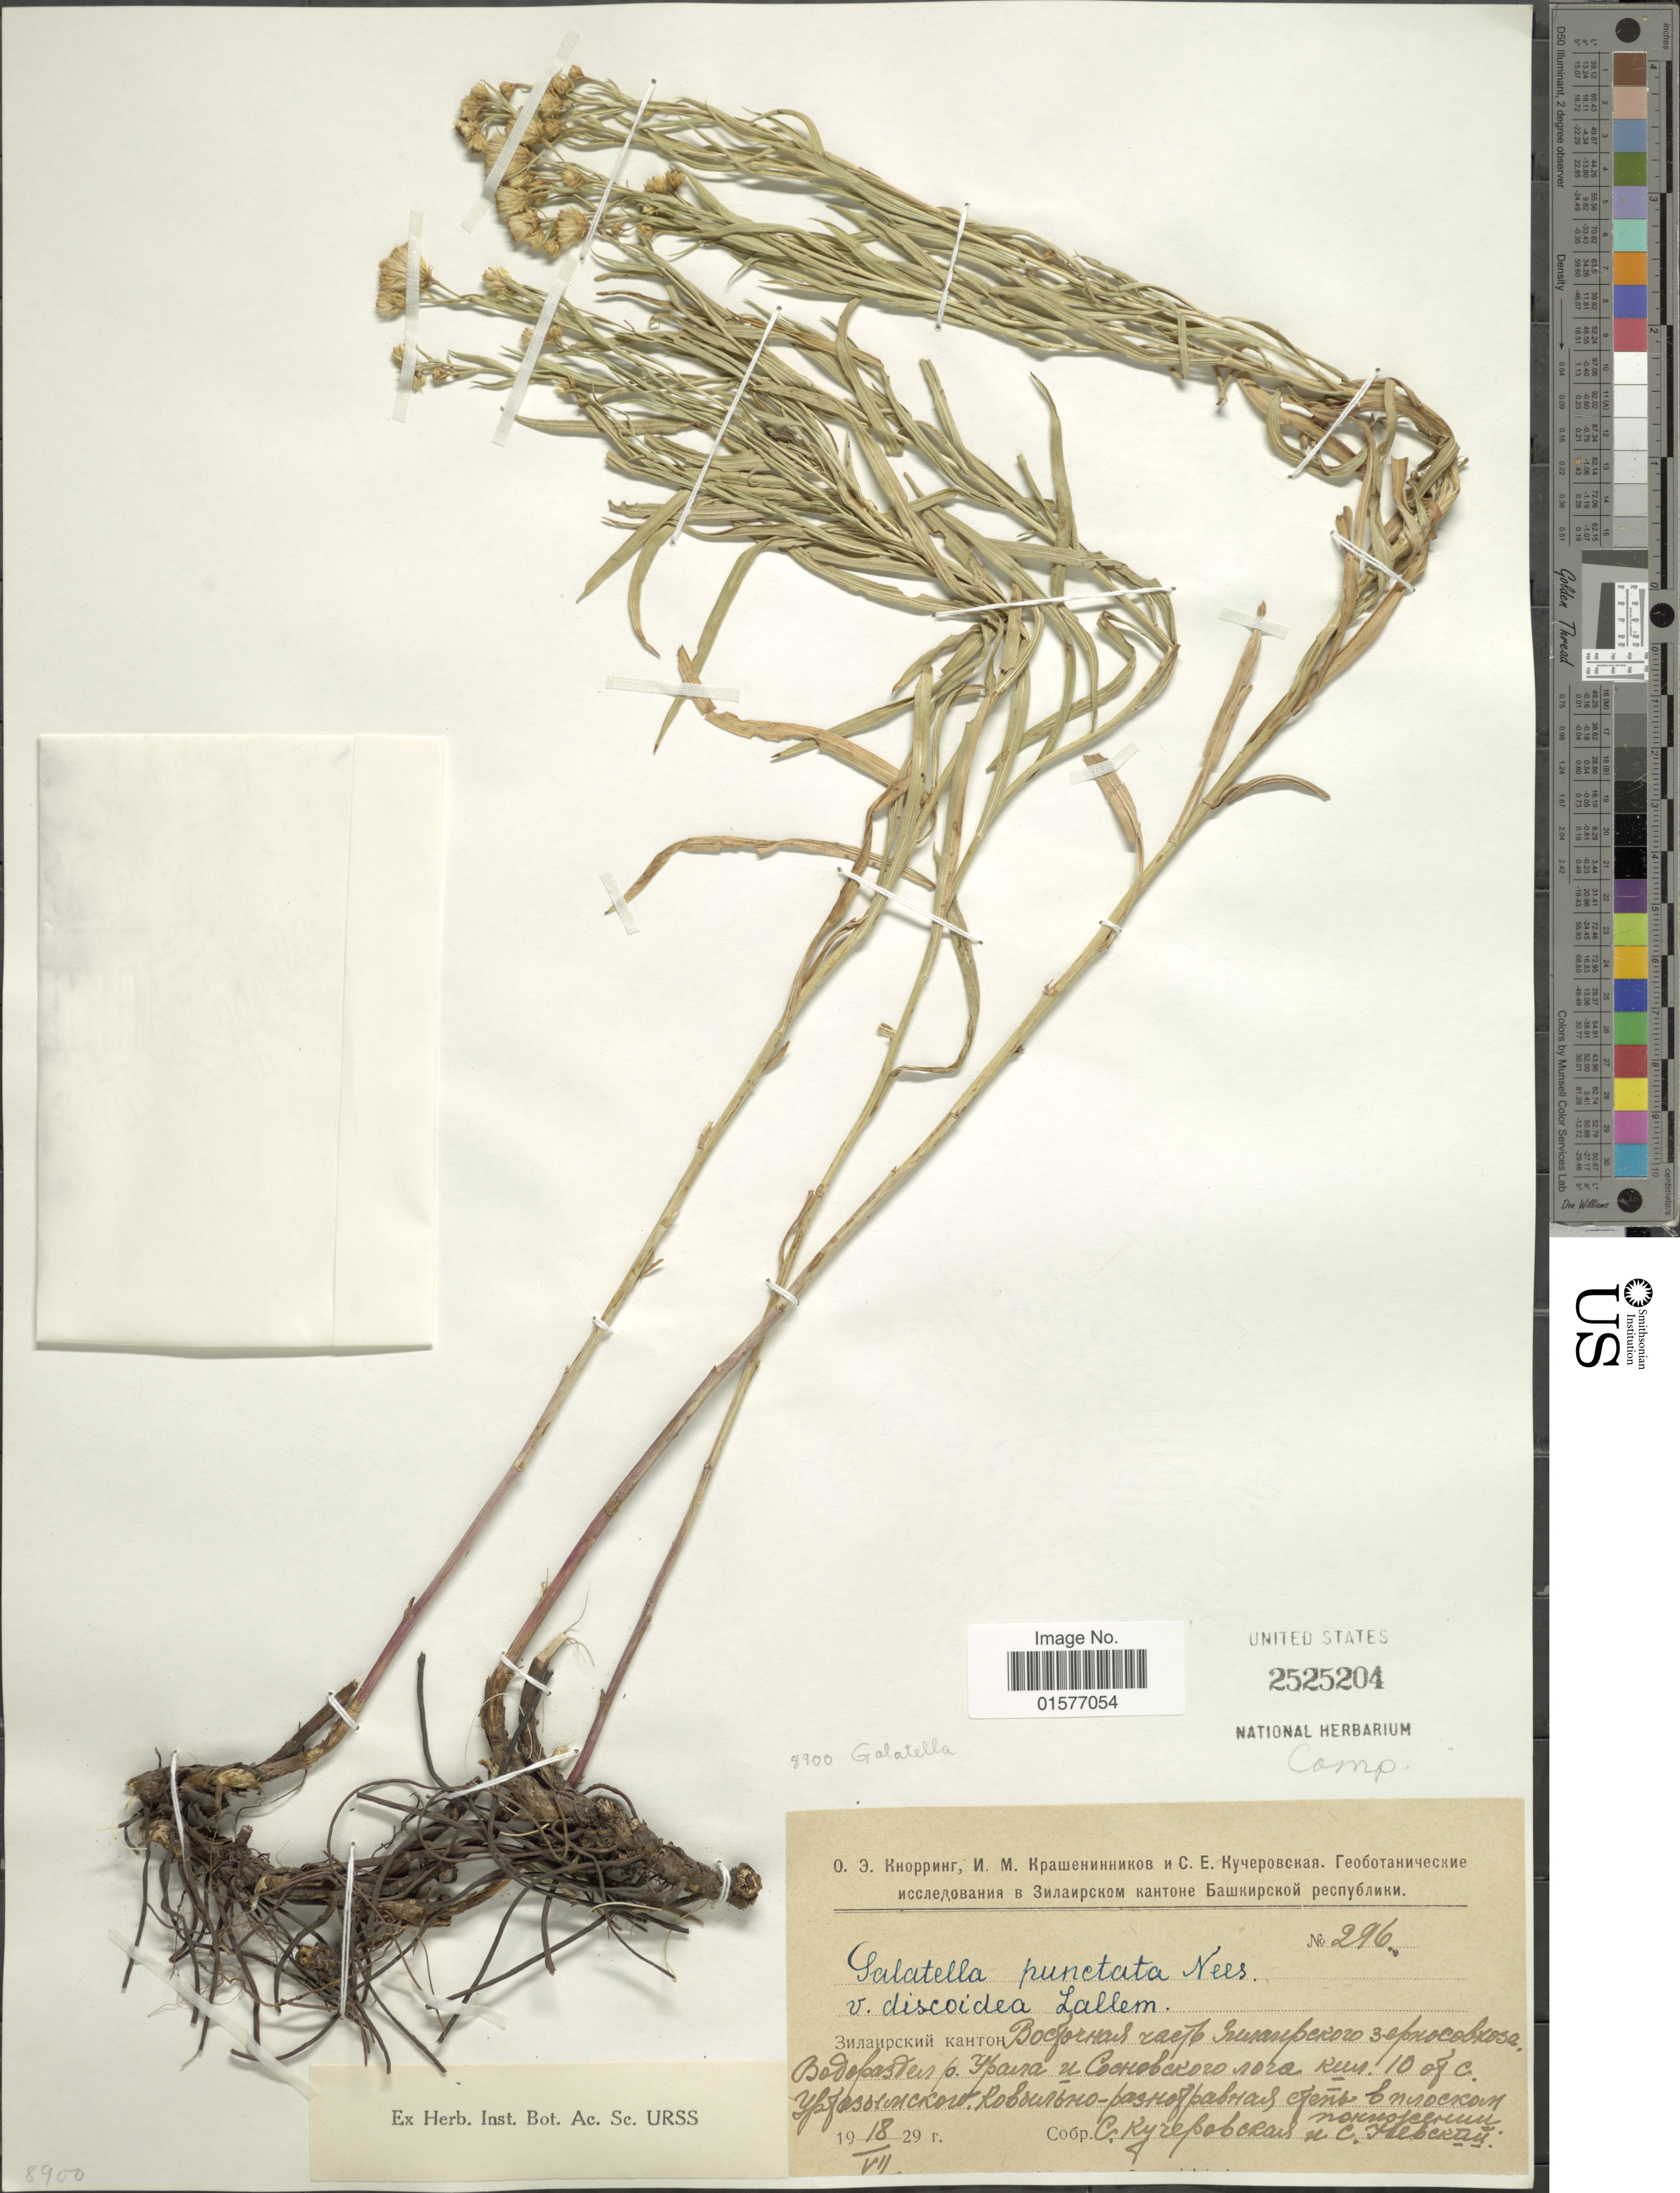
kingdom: Plantae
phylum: Tracheophyta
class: Magnoliopsida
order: Asterales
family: Asteraceae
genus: Linosyris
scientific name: Linosyris punctata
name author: (Moench) DC.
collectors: S. Kucherovskaya & S. Nevskiy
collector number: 296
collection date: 1929-07-18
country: Russian Federation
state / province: Orenburg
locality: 10 km from Urtazym, river Ural.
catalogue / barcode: US 2525204